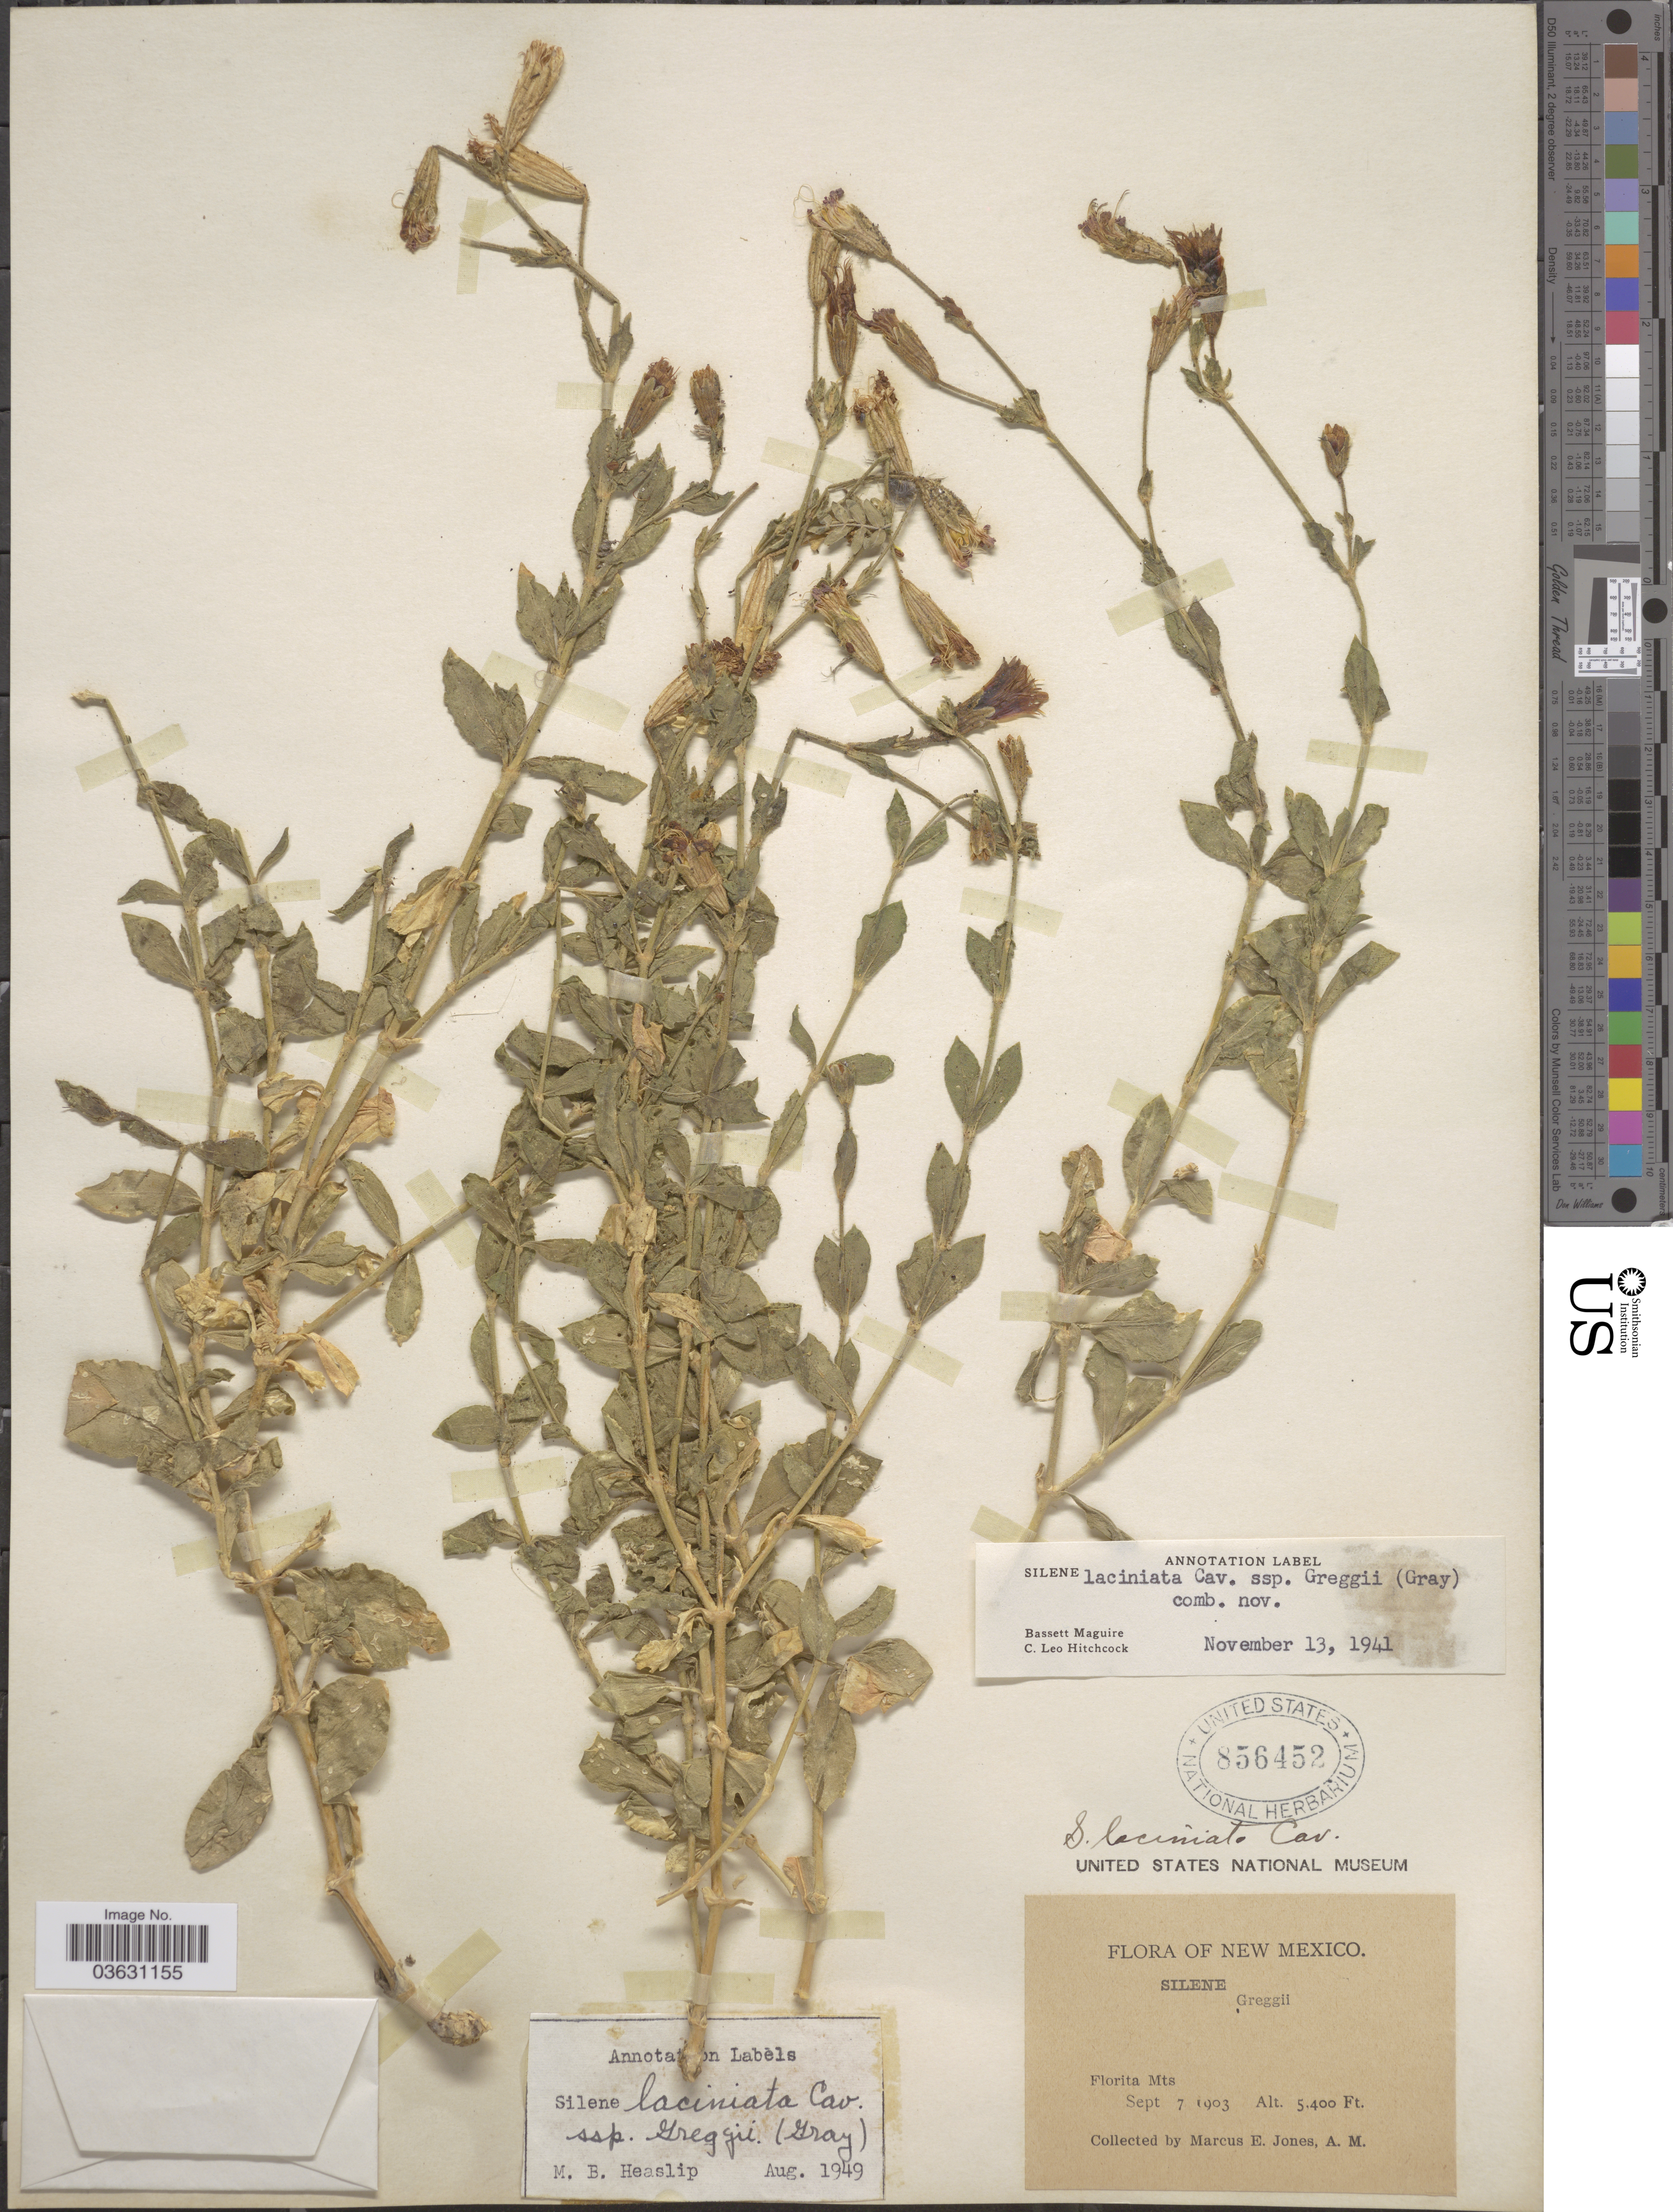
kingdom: Plantae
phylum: Tracheophyta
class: Magnoliopsida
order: Caryophyllales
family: Caryophyllaceae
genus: Silene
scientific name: Silene laciniata subsp. greggii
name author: (A. Gray) C.L. Hitchc. & Maguire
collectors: M. E. Jones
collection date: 1903-09-07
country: United States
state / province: New Mexico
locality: Florita Mts.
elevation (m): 1646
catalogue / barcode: US 856452